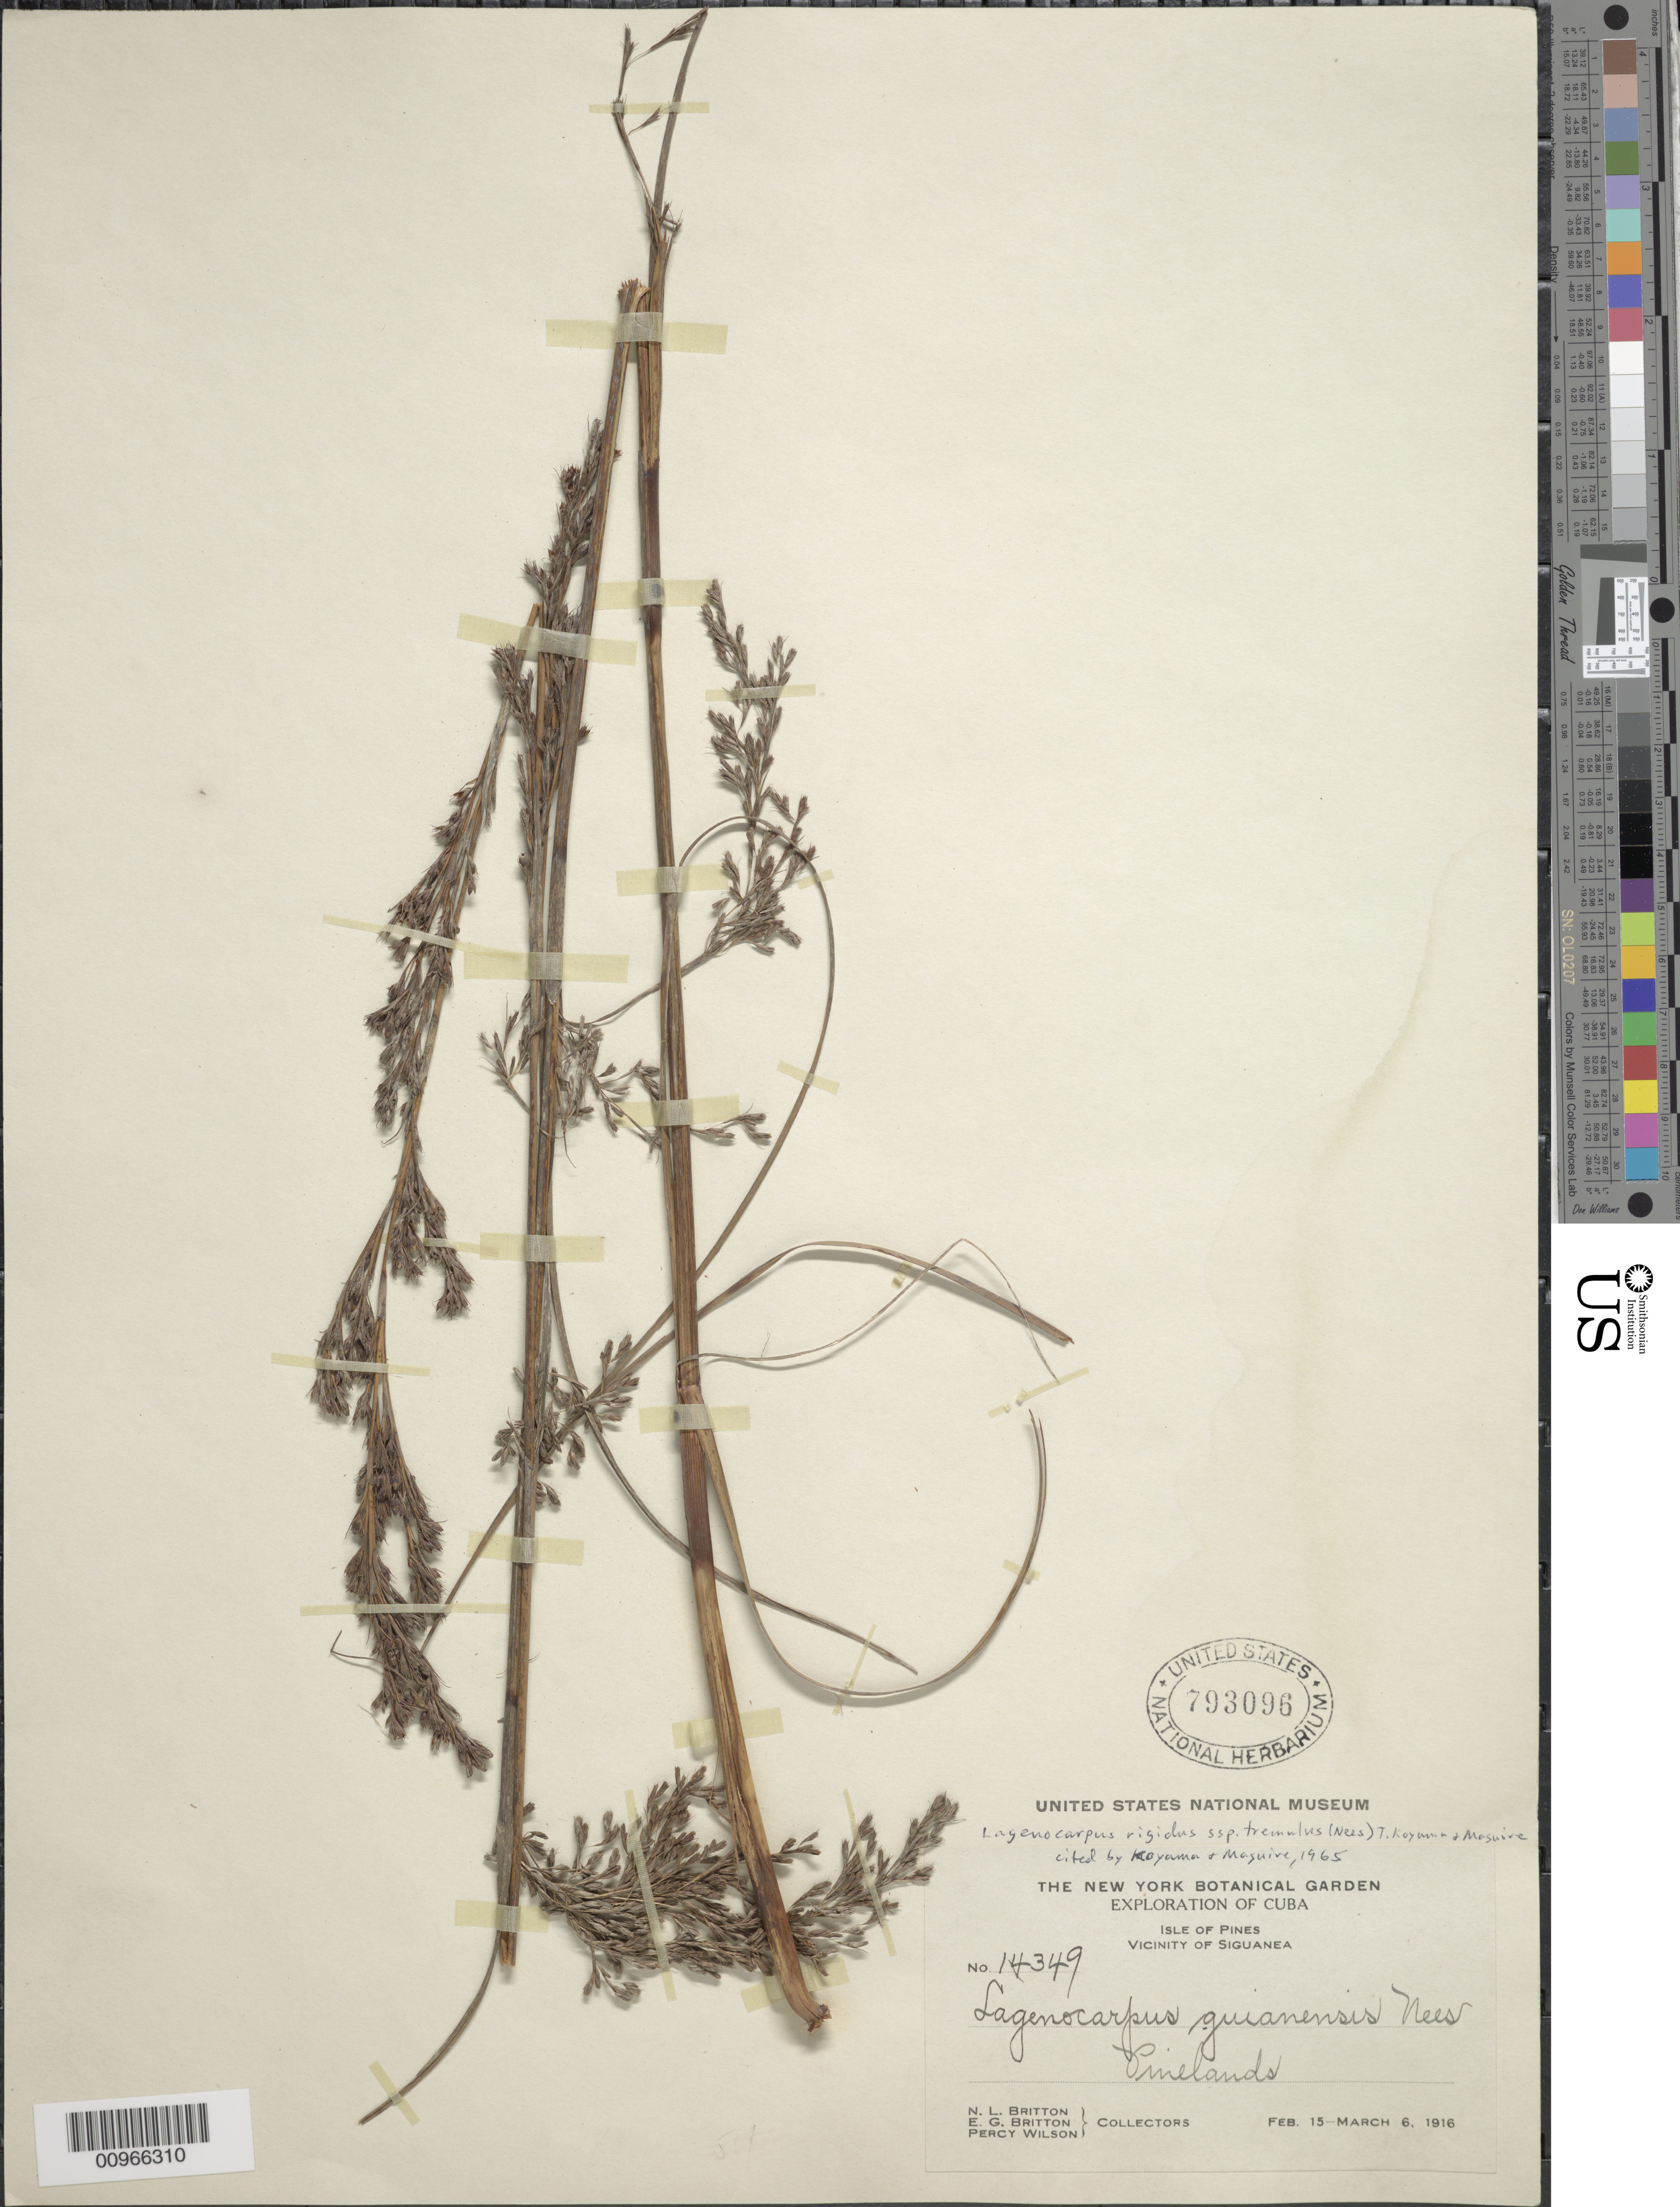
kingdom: Plantae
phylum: Tracheophyta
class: Liliopsida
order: Poales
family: Cyperaceae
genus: Lagenocarpus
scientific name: Lagenocarpus rigidus subsp. tremulus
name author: (Nees) T. Koyama & Maguire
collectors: N. Britton, E. G. Britton & P. Wilson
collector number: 14349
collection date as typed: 15 Feb 1916 to 06 Mar 1916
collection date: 1916-02-15/1916-03-06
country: Cuba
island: Isla de la Juventud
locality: Vicinity of Siguanea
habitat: Pinelands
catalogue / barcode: US 793096